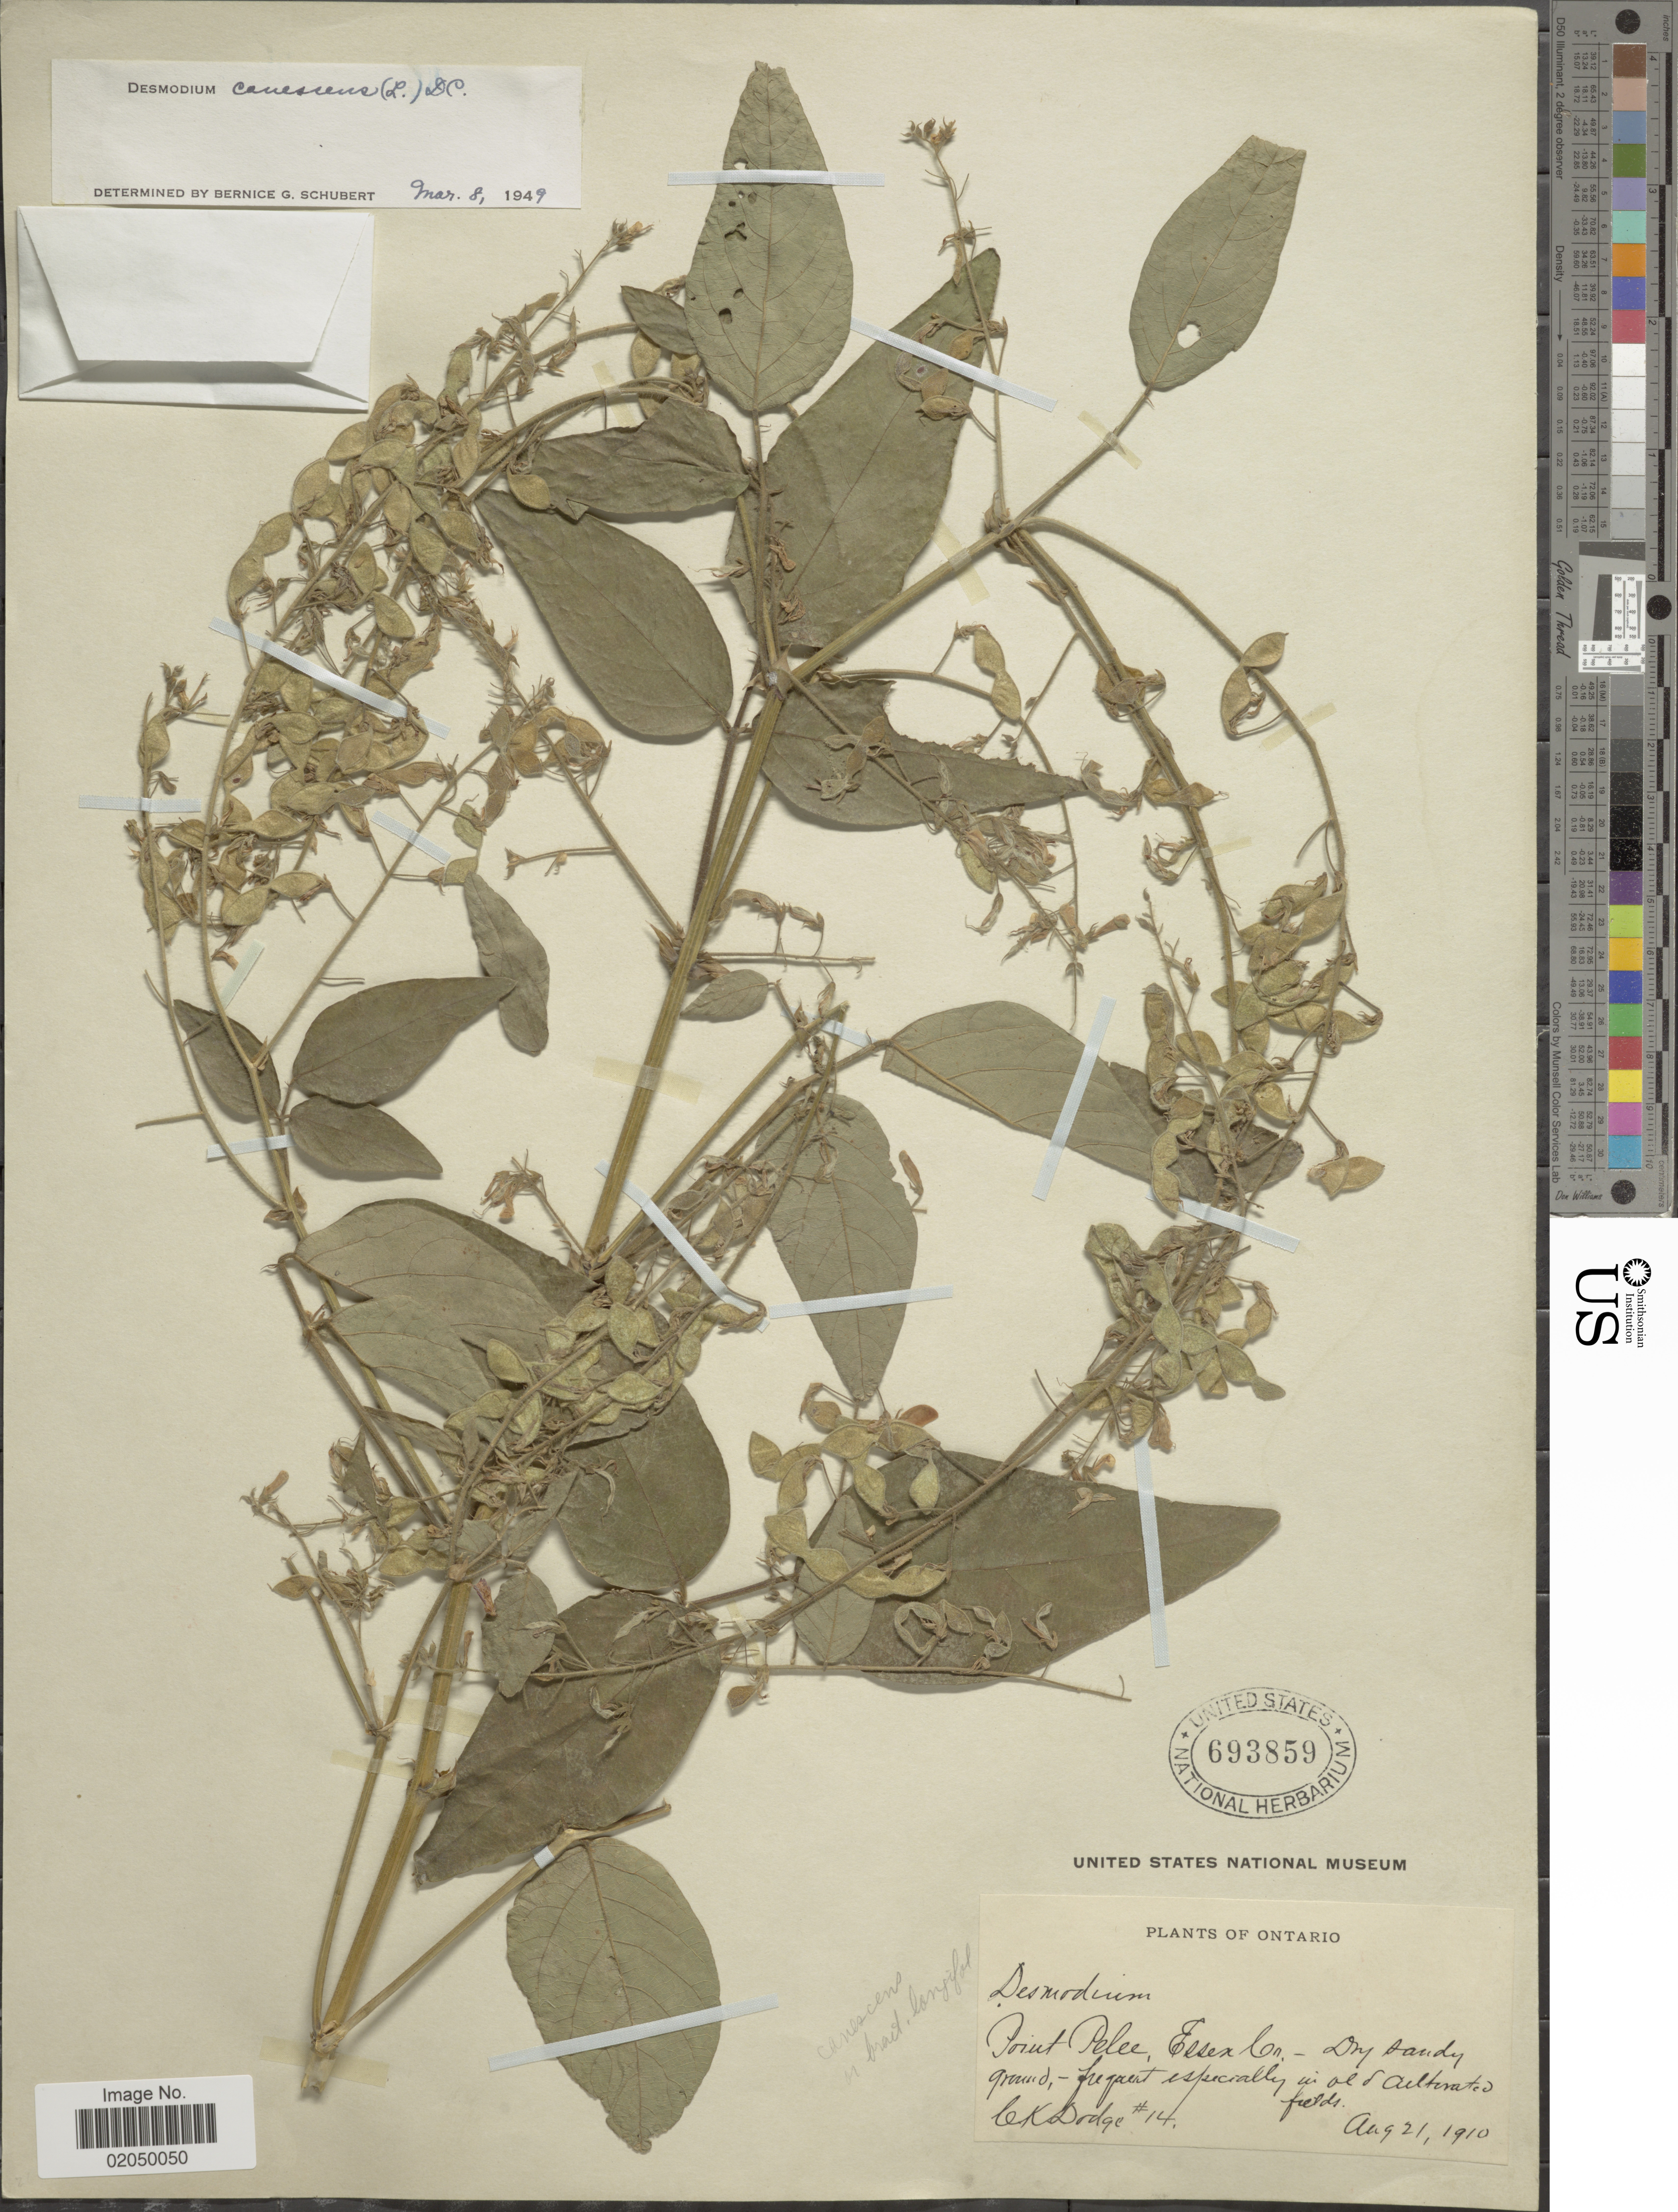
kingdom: Plantae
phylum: Tracheophyta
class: Magnoliopsida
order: Fabales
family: Fabaceae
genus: Desmodium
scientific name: Desmodium canescens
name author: (L.) DC.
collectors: C. Dodge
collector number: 14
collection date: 1910-08-21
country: Canada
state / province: Ontario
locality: Point Pelee, Essex Co.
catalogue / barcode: US 693859